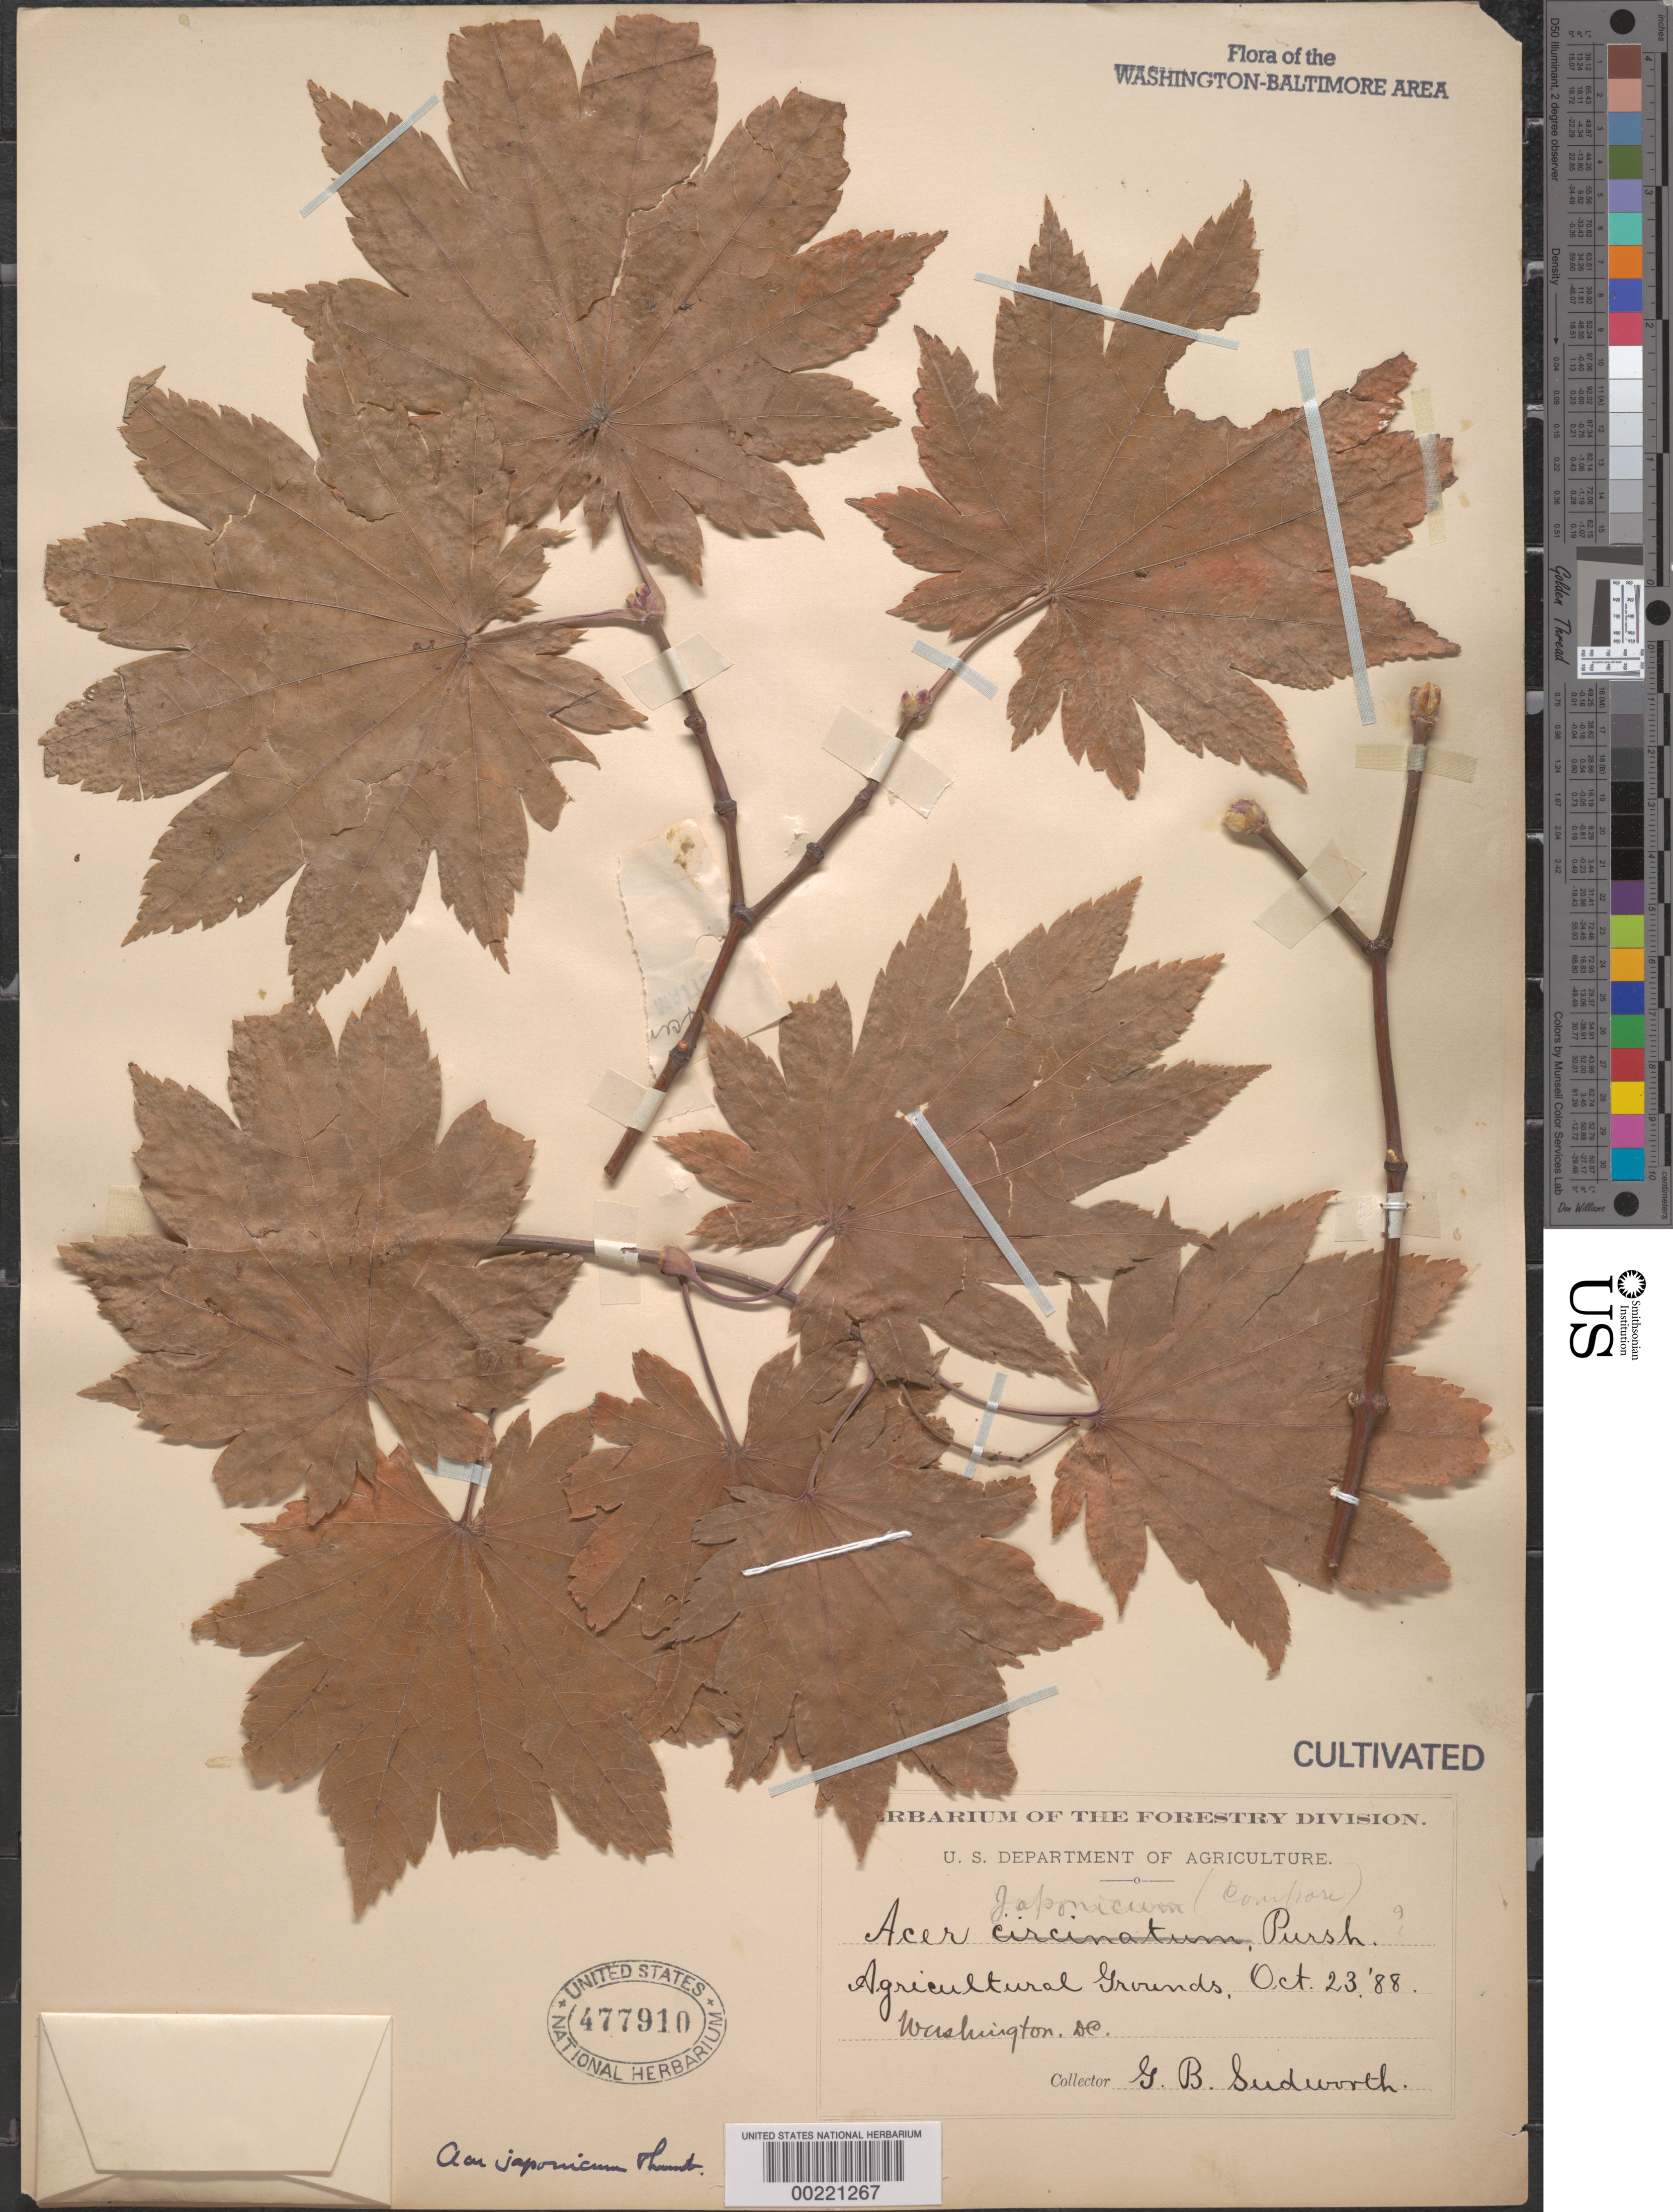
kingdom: Plantae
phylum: Tracheophyta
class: Magnoliopsida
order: Sapindales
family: Sapindaceae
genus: Acer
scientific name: Acer japonicum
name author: Thunb.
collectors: G. B. Sudworth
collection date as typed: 23 Oct 1888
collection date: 1888-10-23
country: United States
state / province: District of Columbia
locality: Department of Agriculture grounds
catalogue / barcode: US 477910